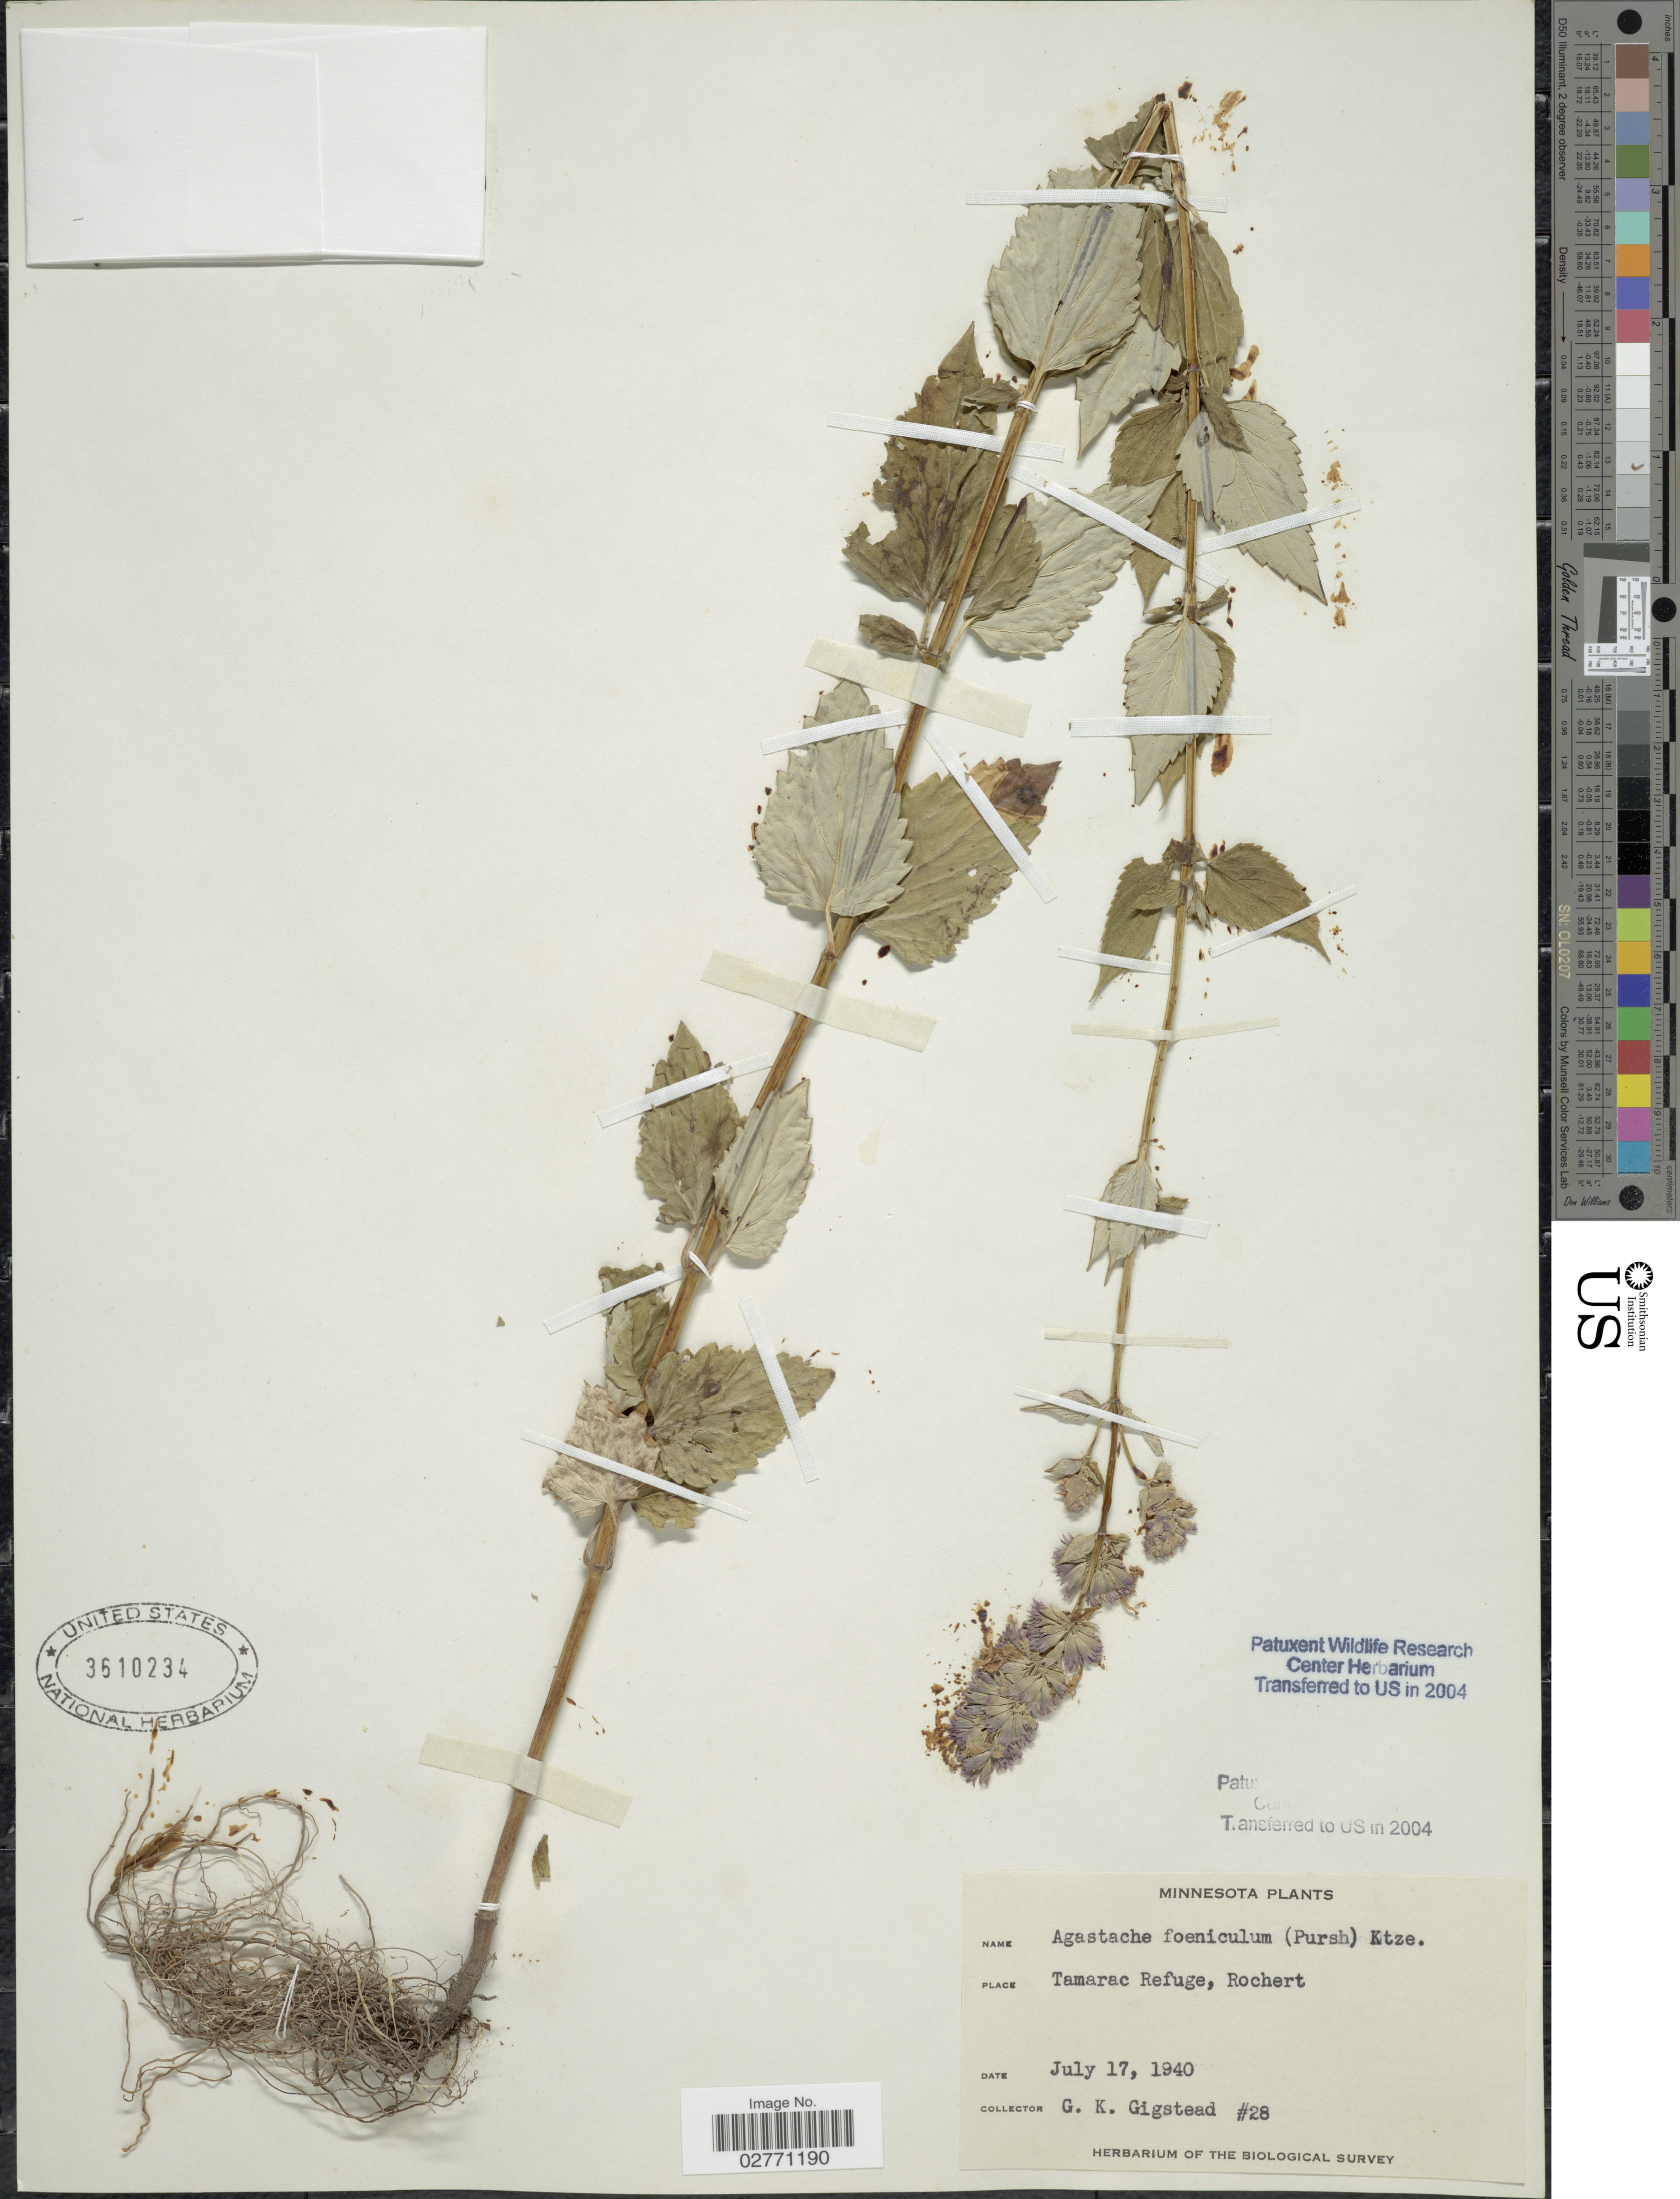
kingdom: Plantae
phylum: Tracheophyta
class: Magnoliopsida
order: Lamiales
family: Lamiaceae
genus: Agastache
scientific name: Agastache foeniculum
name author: (Pursh) Kuntze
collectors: G. Gigstead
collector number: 28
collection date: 1940-07-17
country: United States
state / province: Minnesota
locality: Tamarac Refuge, Rochert.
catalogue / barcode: US 3610234